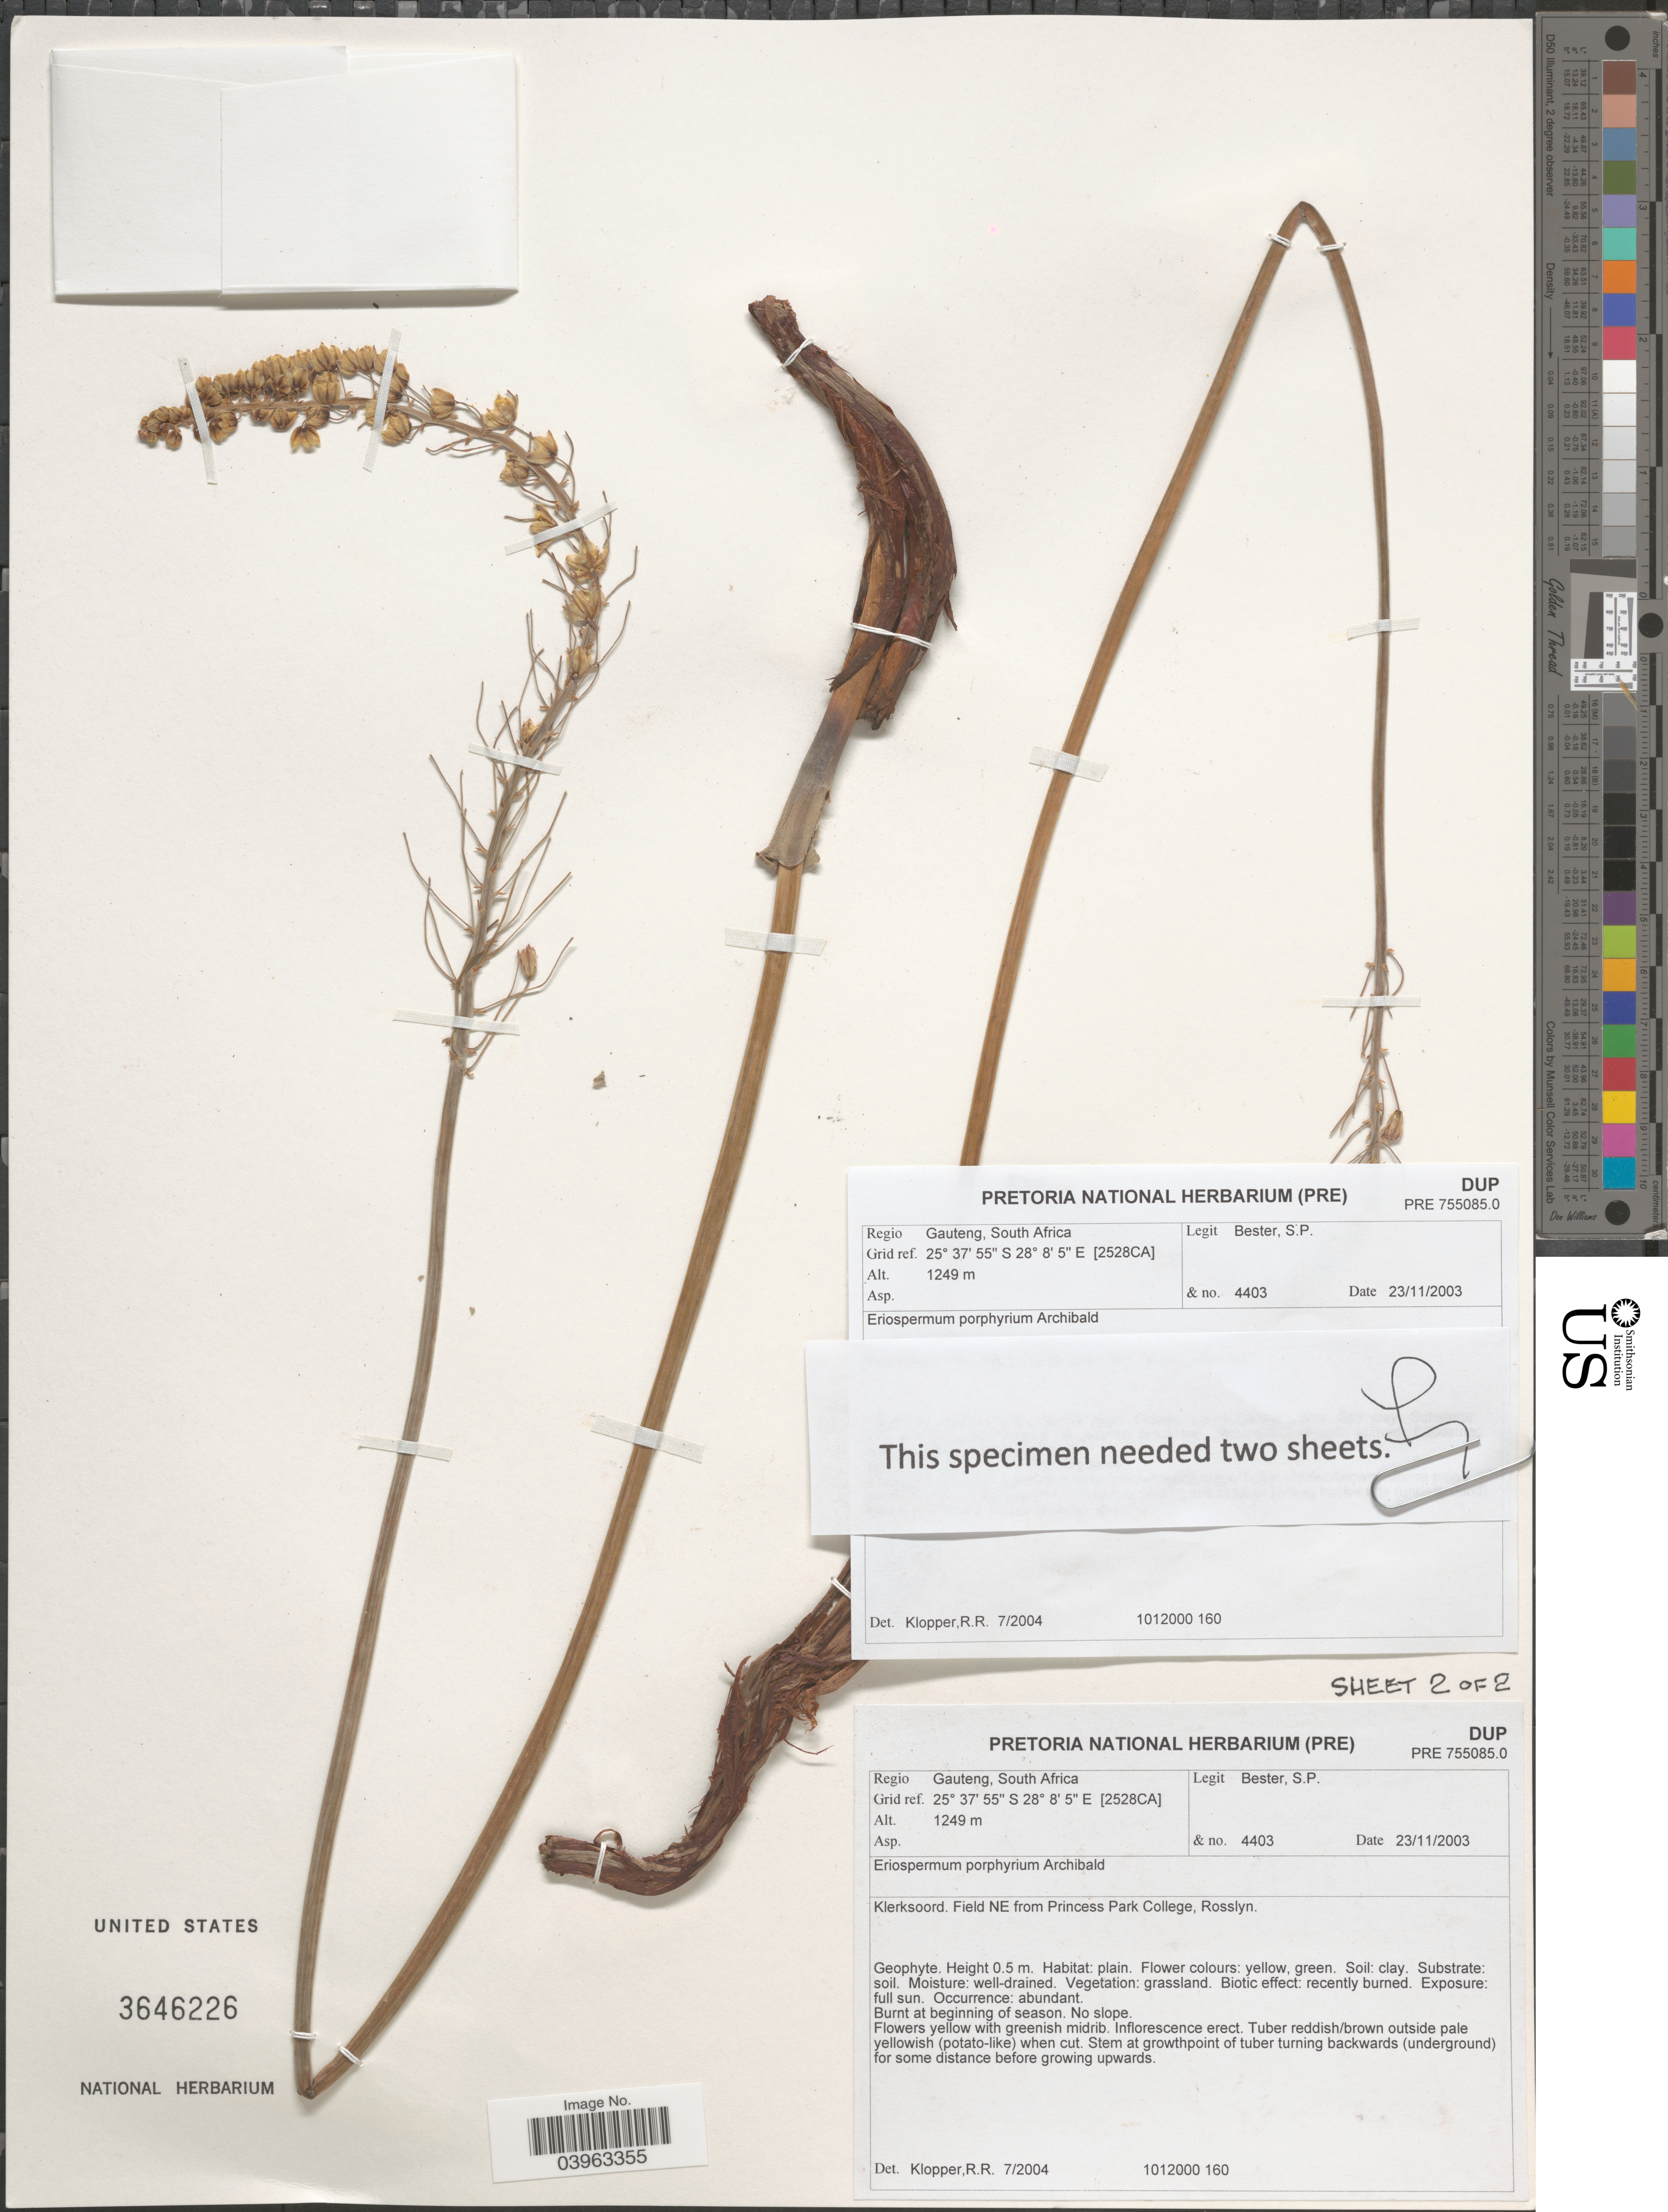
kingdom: Plantae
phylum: Tracheophyta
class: Liliopsida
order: Asparagales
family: Asparagaceae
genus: Eriospermum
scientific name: Eriospermum porphyrium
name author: Archibald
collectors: S. Bester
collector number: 4403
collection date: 2003-11-23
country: South Africa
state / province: Gauteng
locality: Regio Gauteng. Grid ref. [2528CA]. Klerksoord. Field NE from Princess Park College, Rosslyn.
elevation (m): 1249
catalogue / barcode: US 3646226